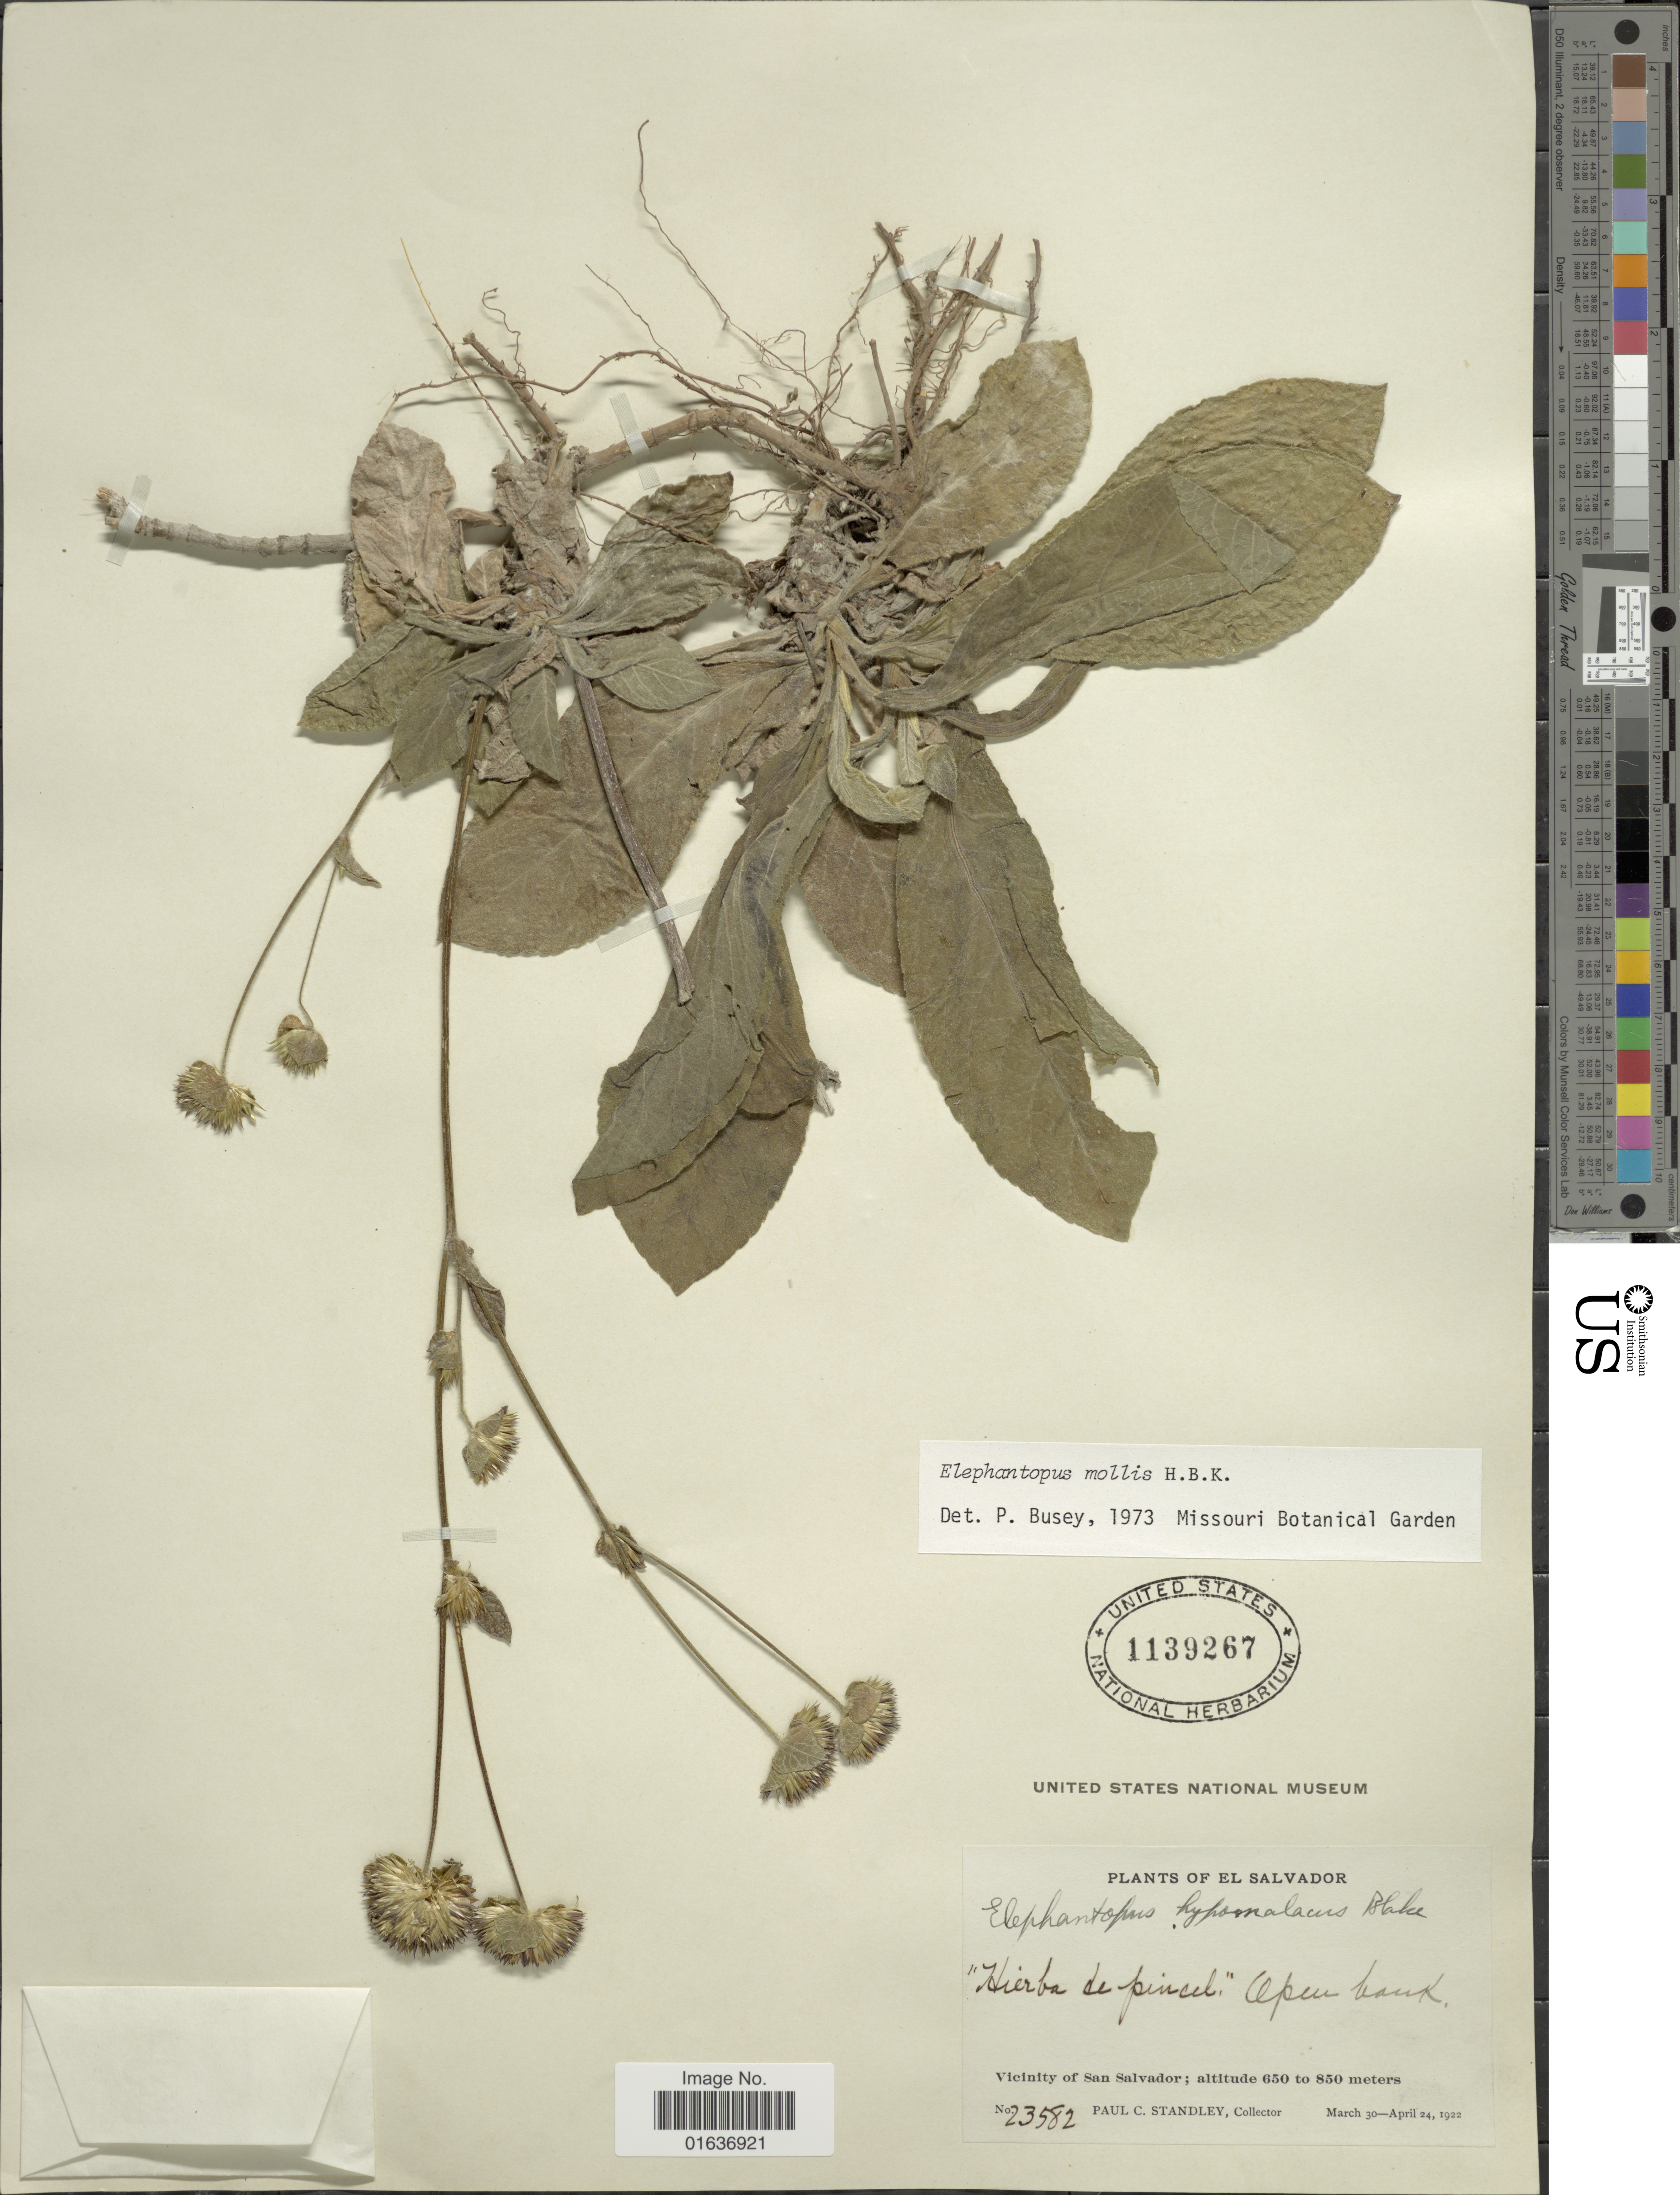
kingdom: Plantae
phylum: Tracheophyta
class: Magnoliopsida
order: Asterales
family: Asteraceae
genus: Elephantopus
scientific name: Elephantopus mollis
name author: Kunth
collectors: P. C. Standley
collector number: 23582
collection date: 1922-03-30/1922-04-24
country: El Salvador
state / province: San Salvador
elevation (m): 650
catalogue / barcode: US 1139267